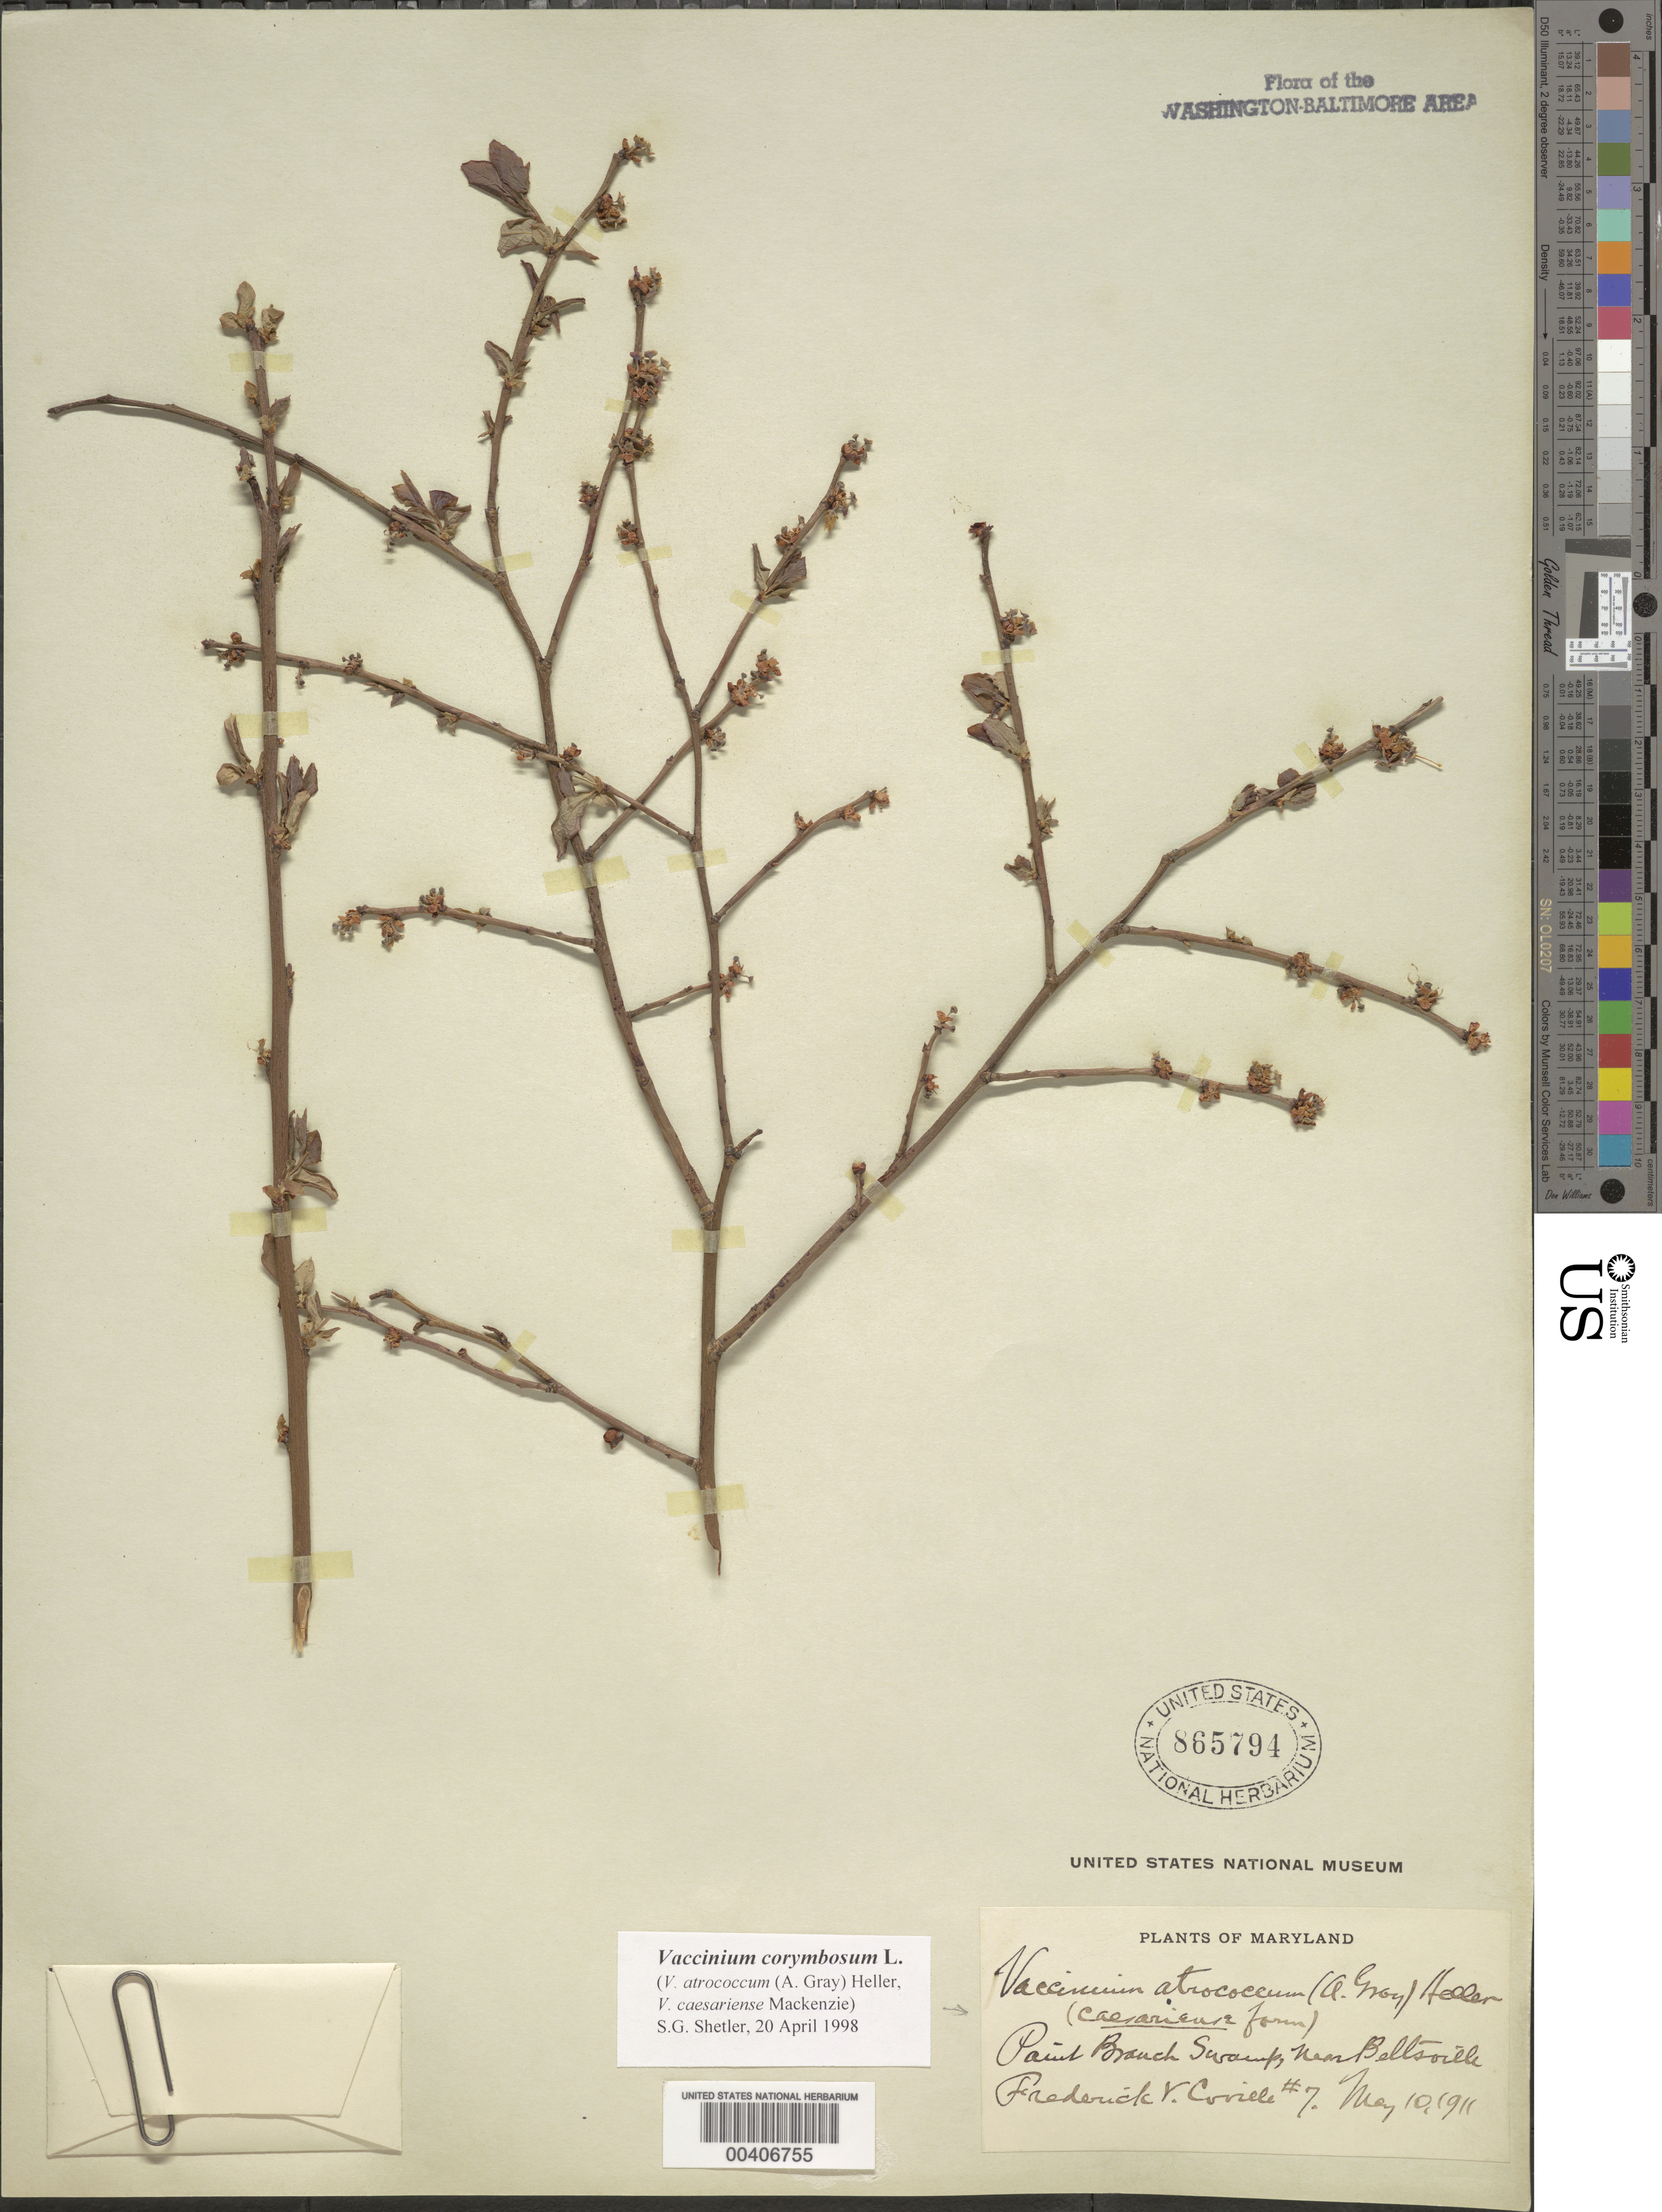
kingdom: Plantae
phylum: Tracheophyta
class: Magnoliopsida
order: Ericales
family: Ericaceae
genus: Vaccinium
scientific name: Vaccinium corymbosum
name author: L.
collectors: F. V. Coville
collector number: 7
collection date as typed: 10 May 1911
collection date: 1911-05-10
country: United States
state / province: Maryland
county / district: Prince George's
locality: Paint Branch Swamp, Beltsville Area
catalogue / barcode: US 865794